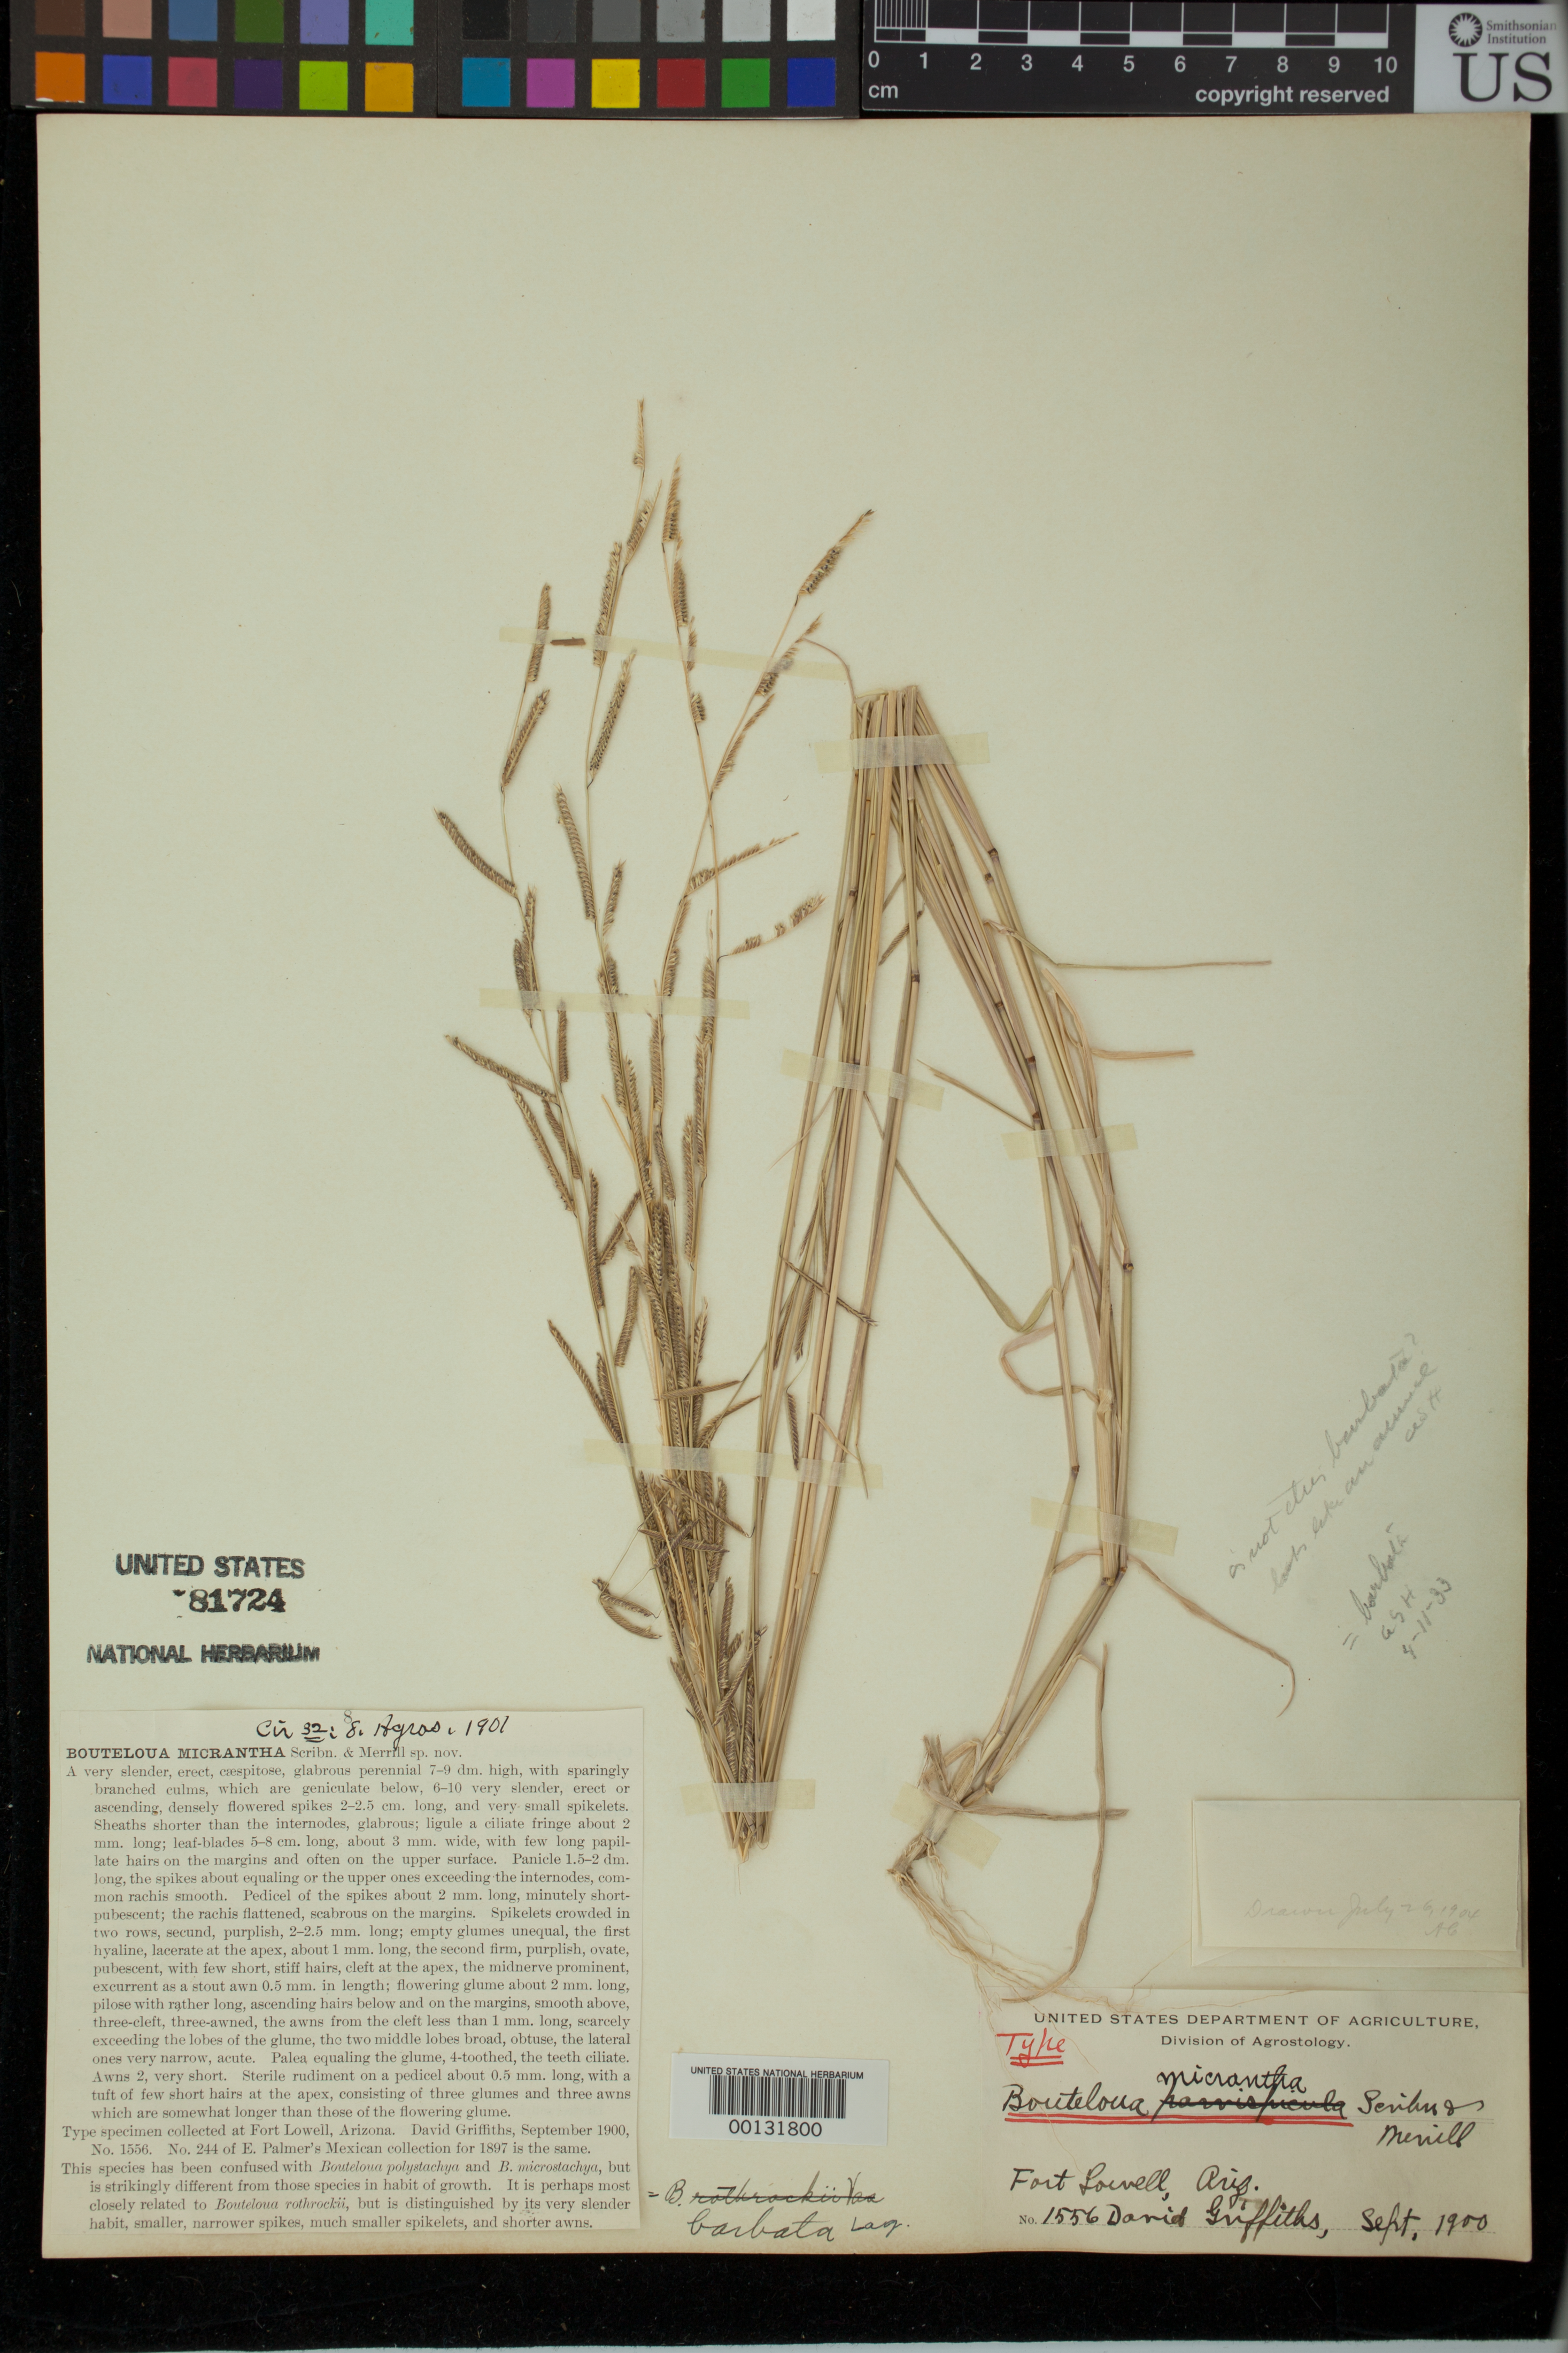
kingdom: Plantae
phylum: Tracheophyta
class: Liliopsida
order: Poales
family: Poaceae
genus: Bouteloua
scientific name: Bouteloua micrantha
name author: Scribn. & Merr.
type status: Holotype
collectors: D. Griffiths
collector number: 1556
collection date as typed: Sep 1900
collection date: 1900-09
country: United States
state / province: Arizona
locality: Fort Lowell.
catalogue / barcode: US 81724